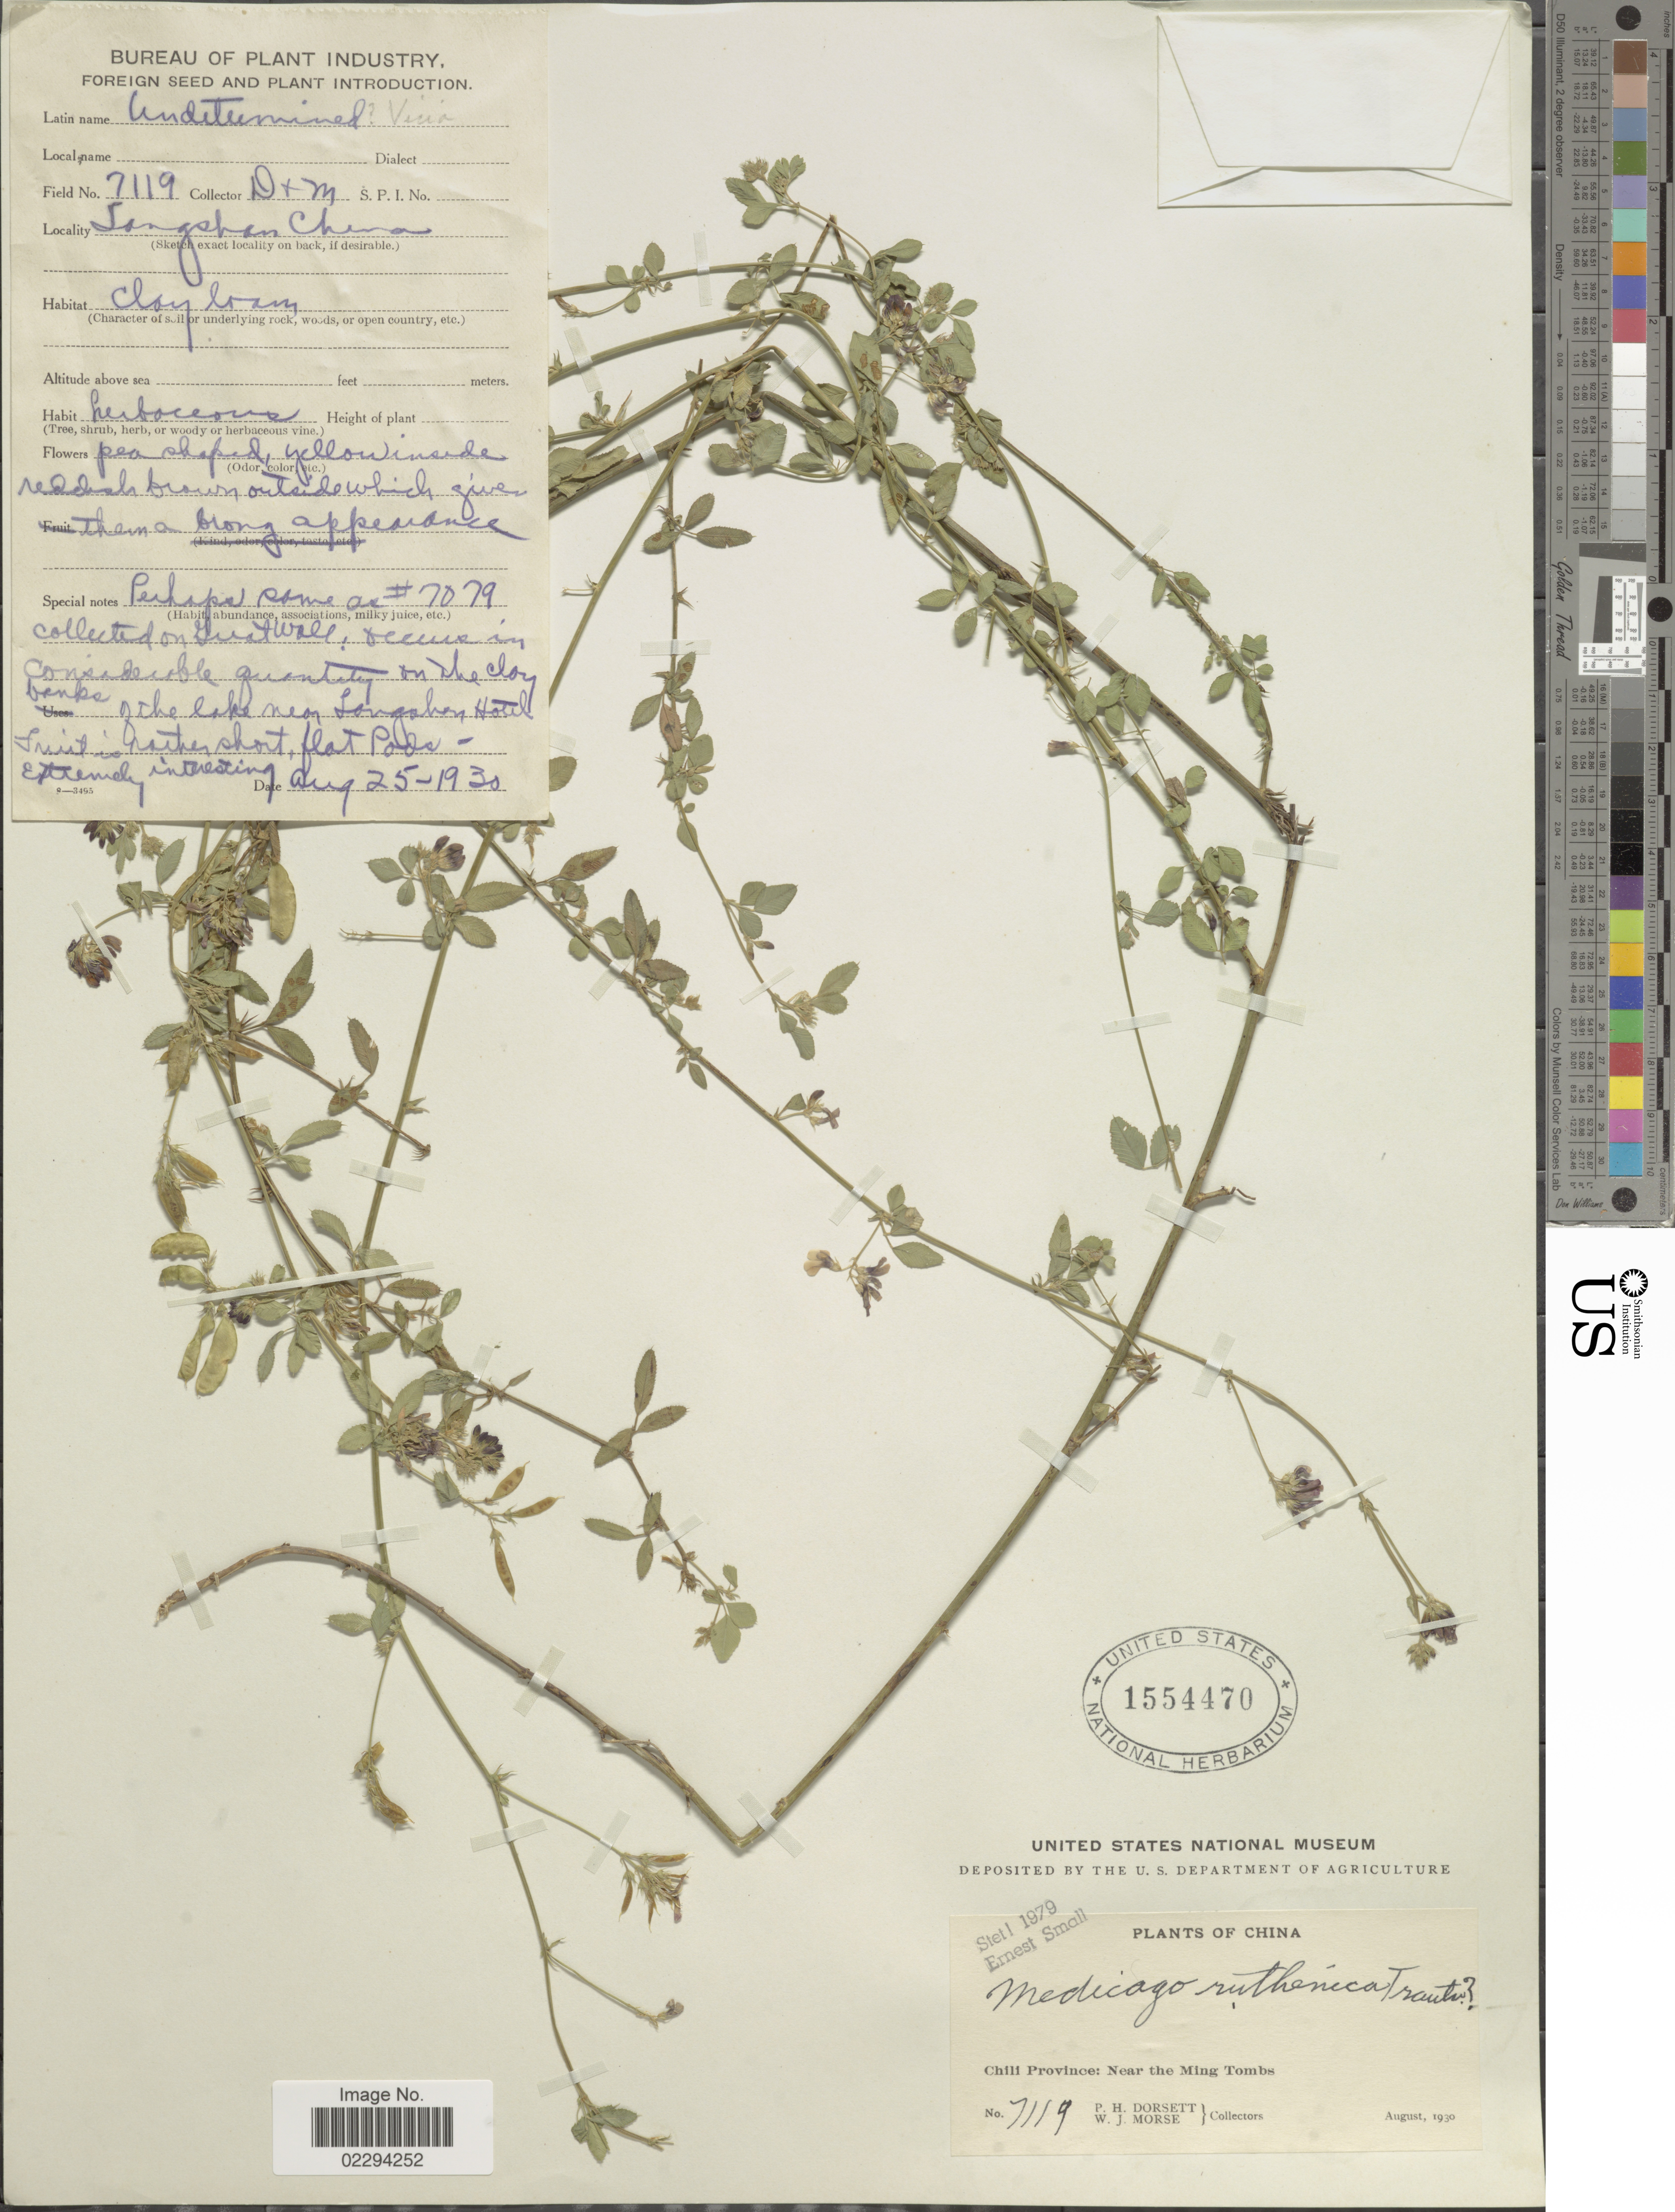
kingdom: Plantae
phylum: Tracheophyta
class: Magnoliopsida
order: Fabales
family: Fabaceae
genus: Medicago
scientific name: Medicago ruthenica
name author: (L.) Trautv.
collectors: P. H. Dorsett & W. J. Morse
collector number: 7119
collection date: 1930-08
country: China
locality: Chili Province: Near the Ming Tombs.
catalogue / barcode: US 1554470